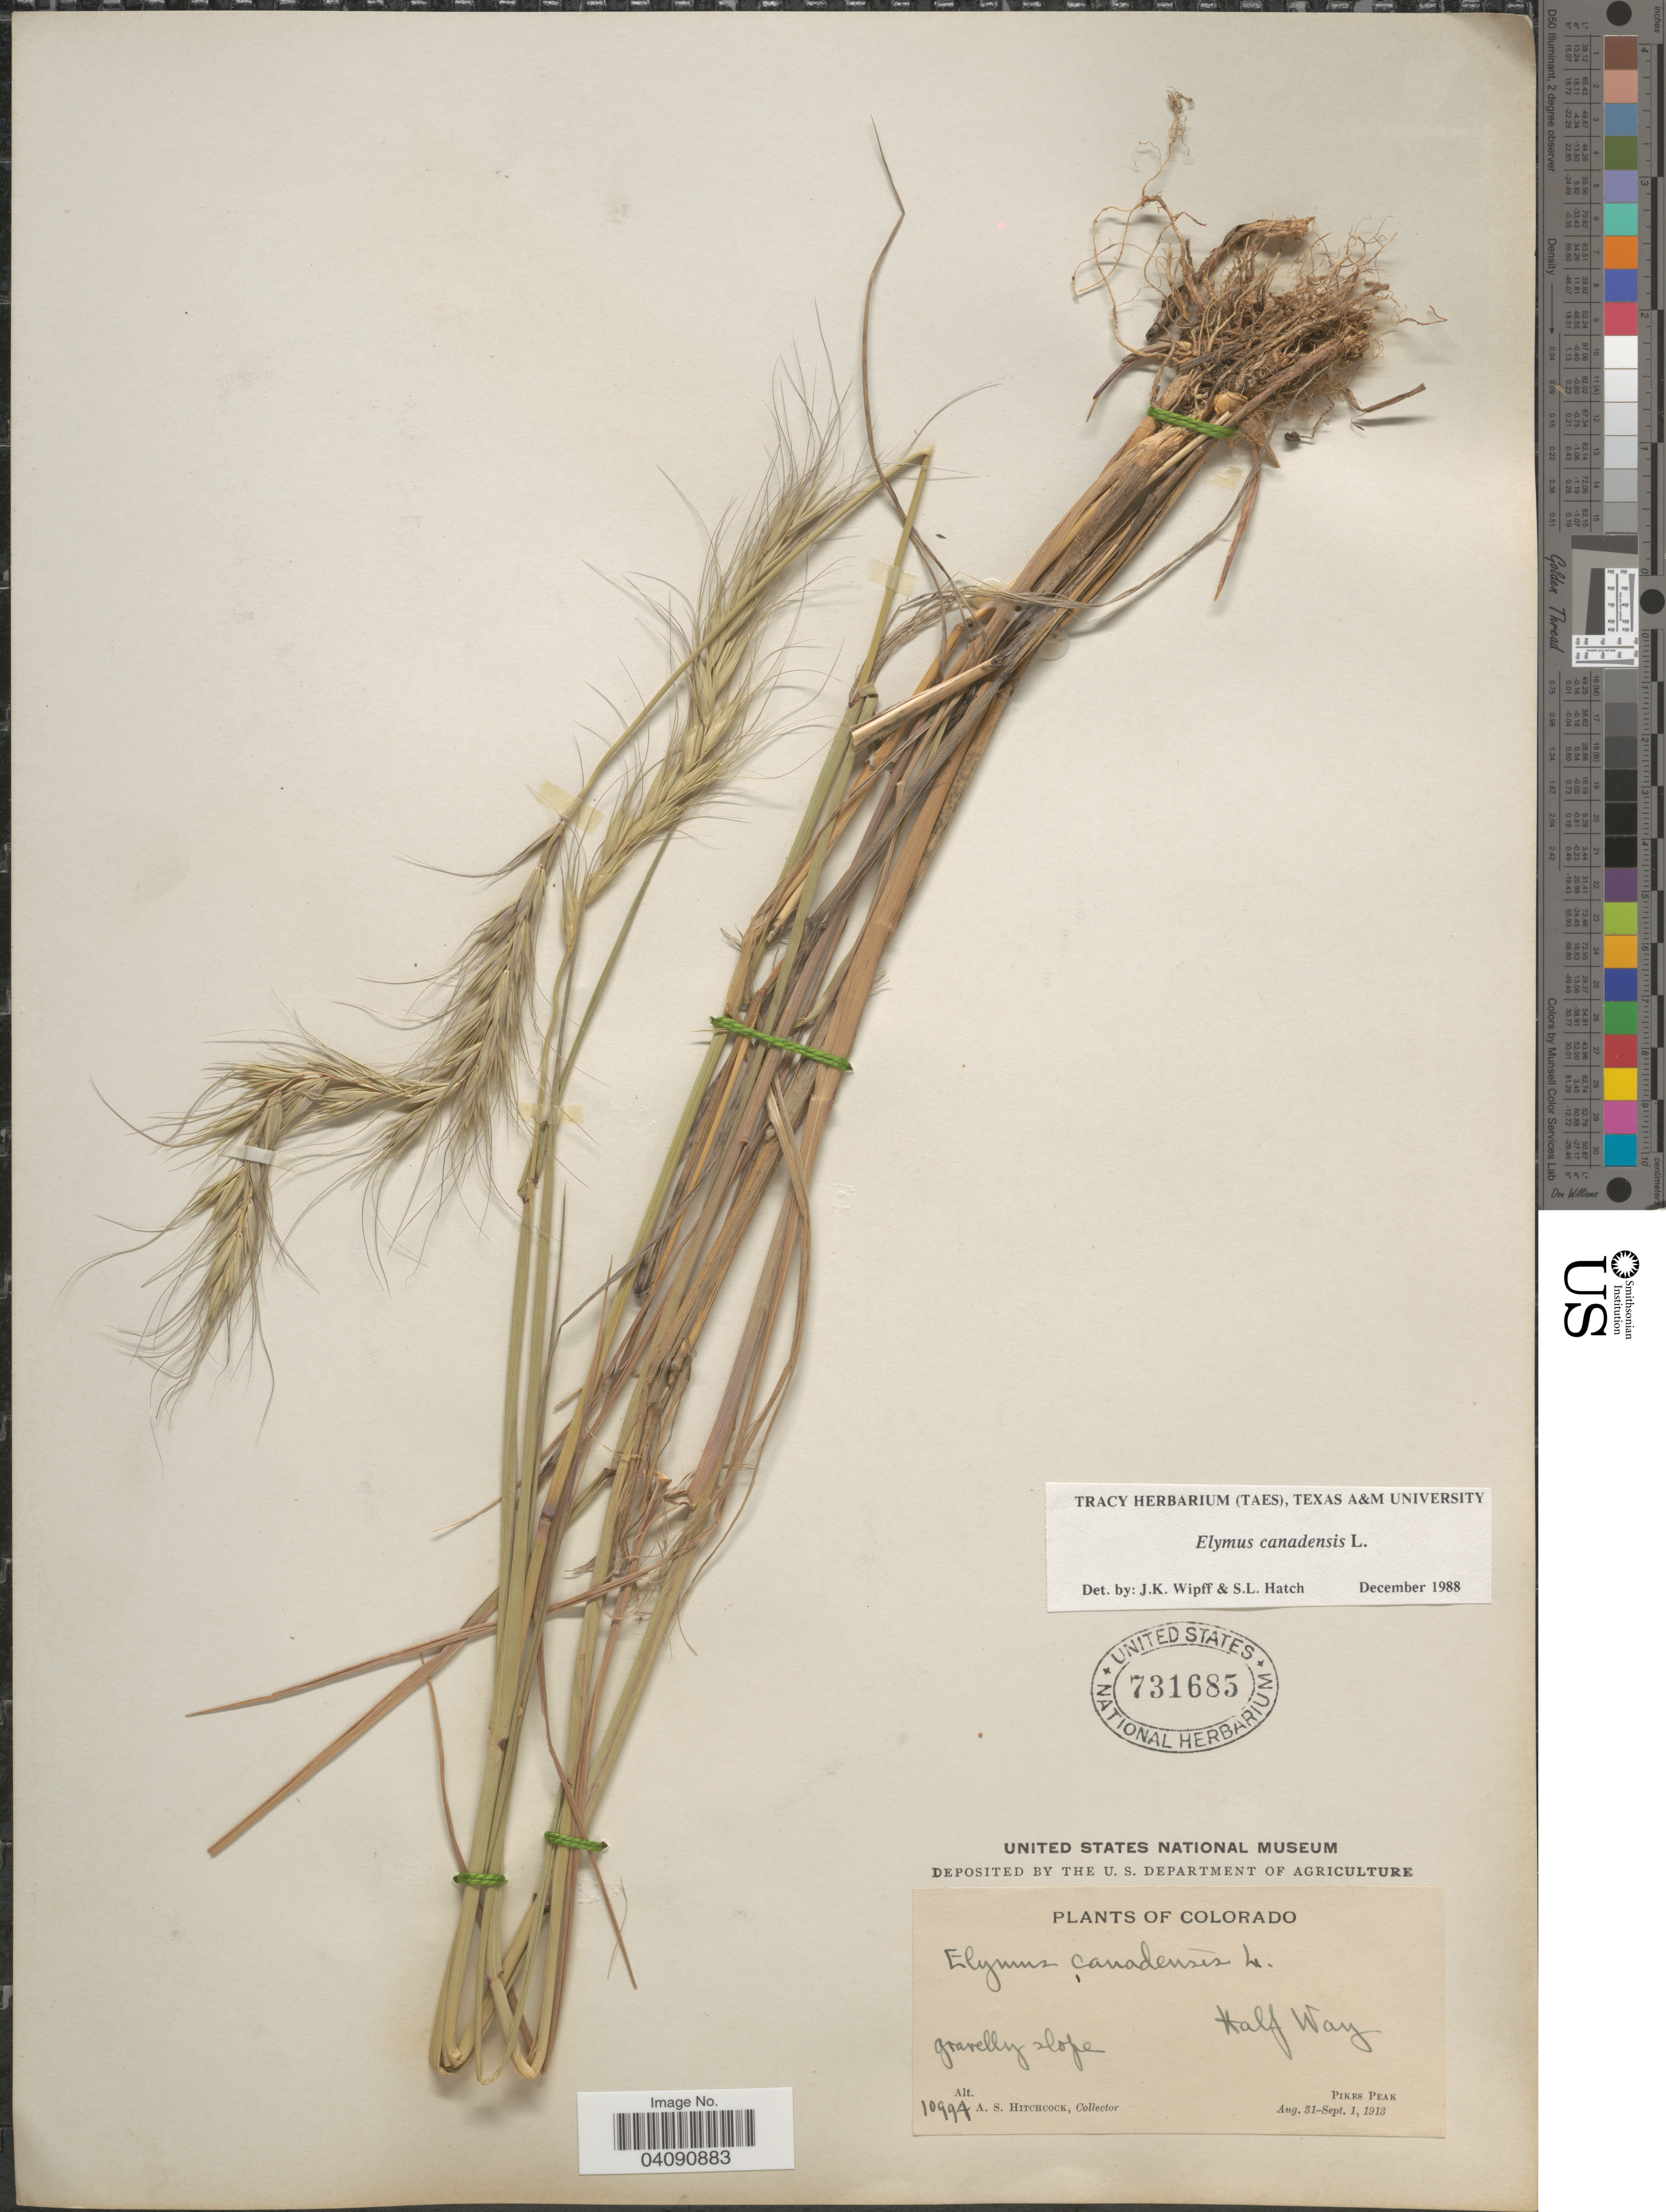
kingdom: Plantae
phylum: Tracheophyta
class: Liliopsida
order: Poales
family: Poaceae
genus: Elymus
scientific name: Elymus canadensis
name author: L.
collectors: A. S. Hitchcock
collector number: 10994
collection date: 1913-08-31/1913-09-01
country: United States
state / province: Colorado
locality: Gravelly slope, Half Way. Pikes Peak.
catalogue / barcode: US 731685